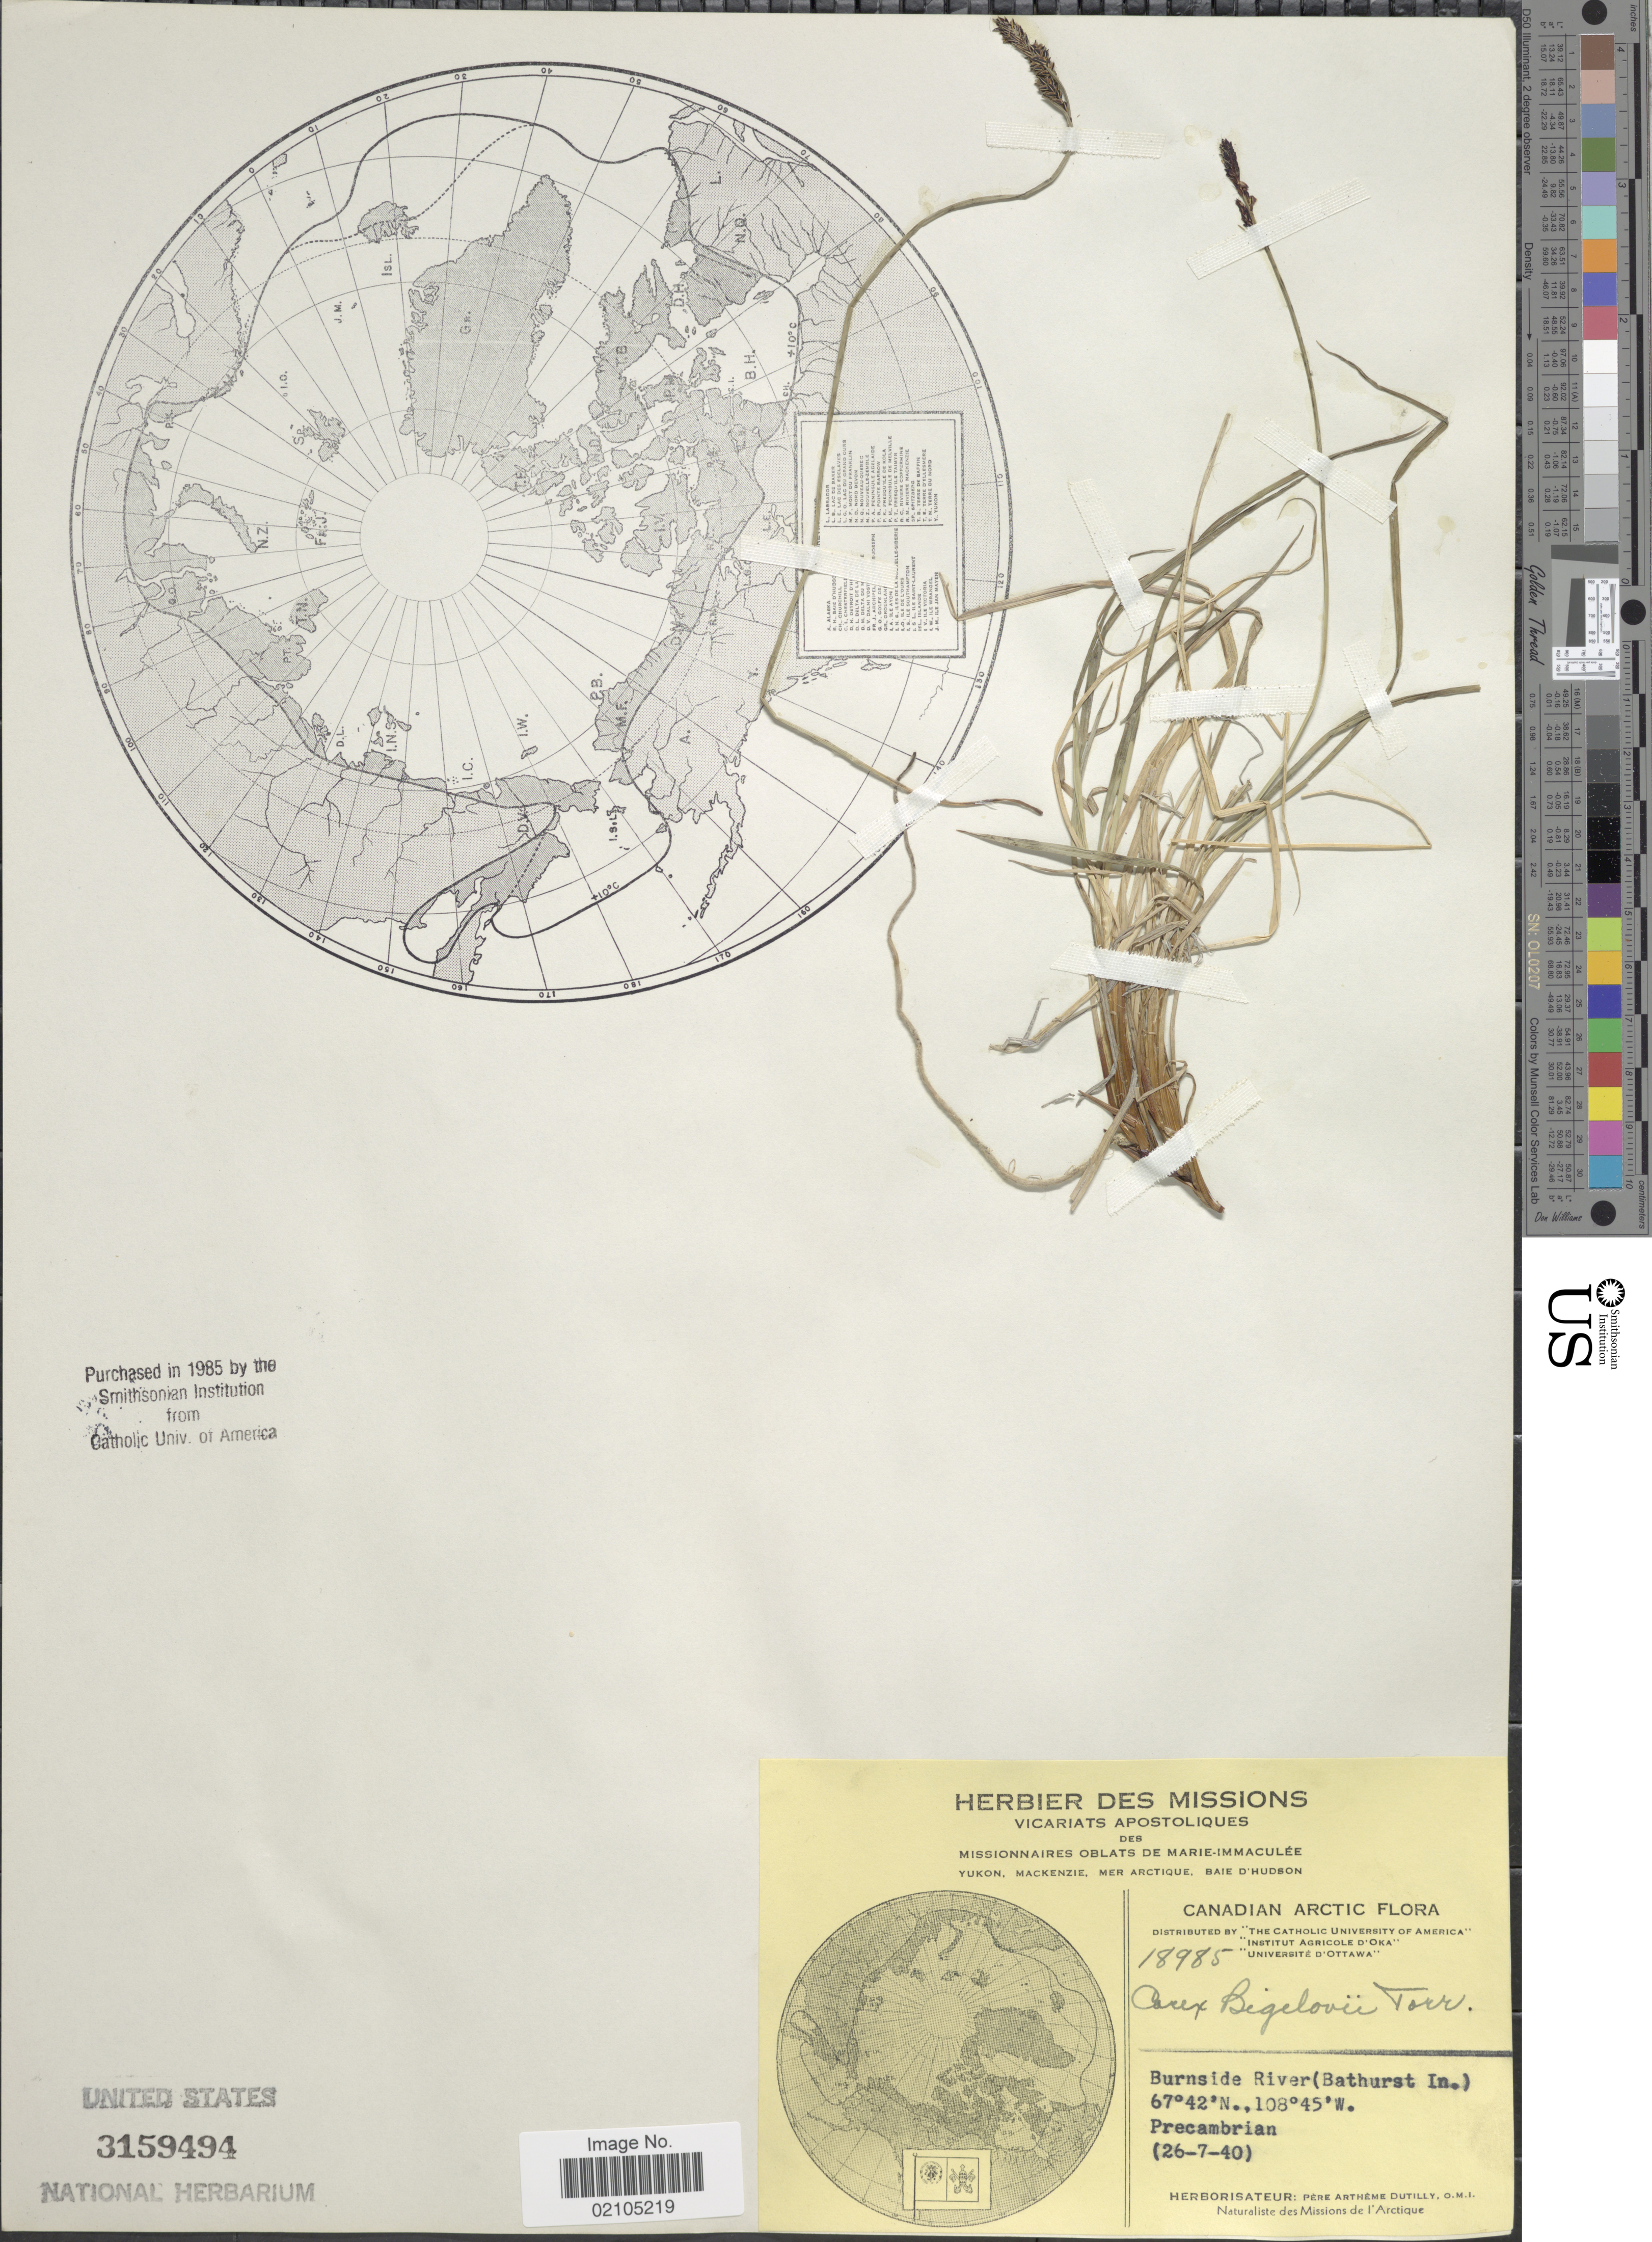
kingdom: Plantae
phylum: Tracheophyta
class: Liliopsida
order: Poales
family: Cyperaceae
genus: Carex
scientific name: Carex bigelowii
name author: Torr. ex Schwein.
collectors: A. Dutilly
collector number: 18985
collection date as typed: Transcribed d/m/y: 26/7/40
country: Canada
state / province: Nunavut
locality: Canadian Arctic, Burnside River (Bathurst In.) Precambrian.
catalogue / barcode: US 3159494